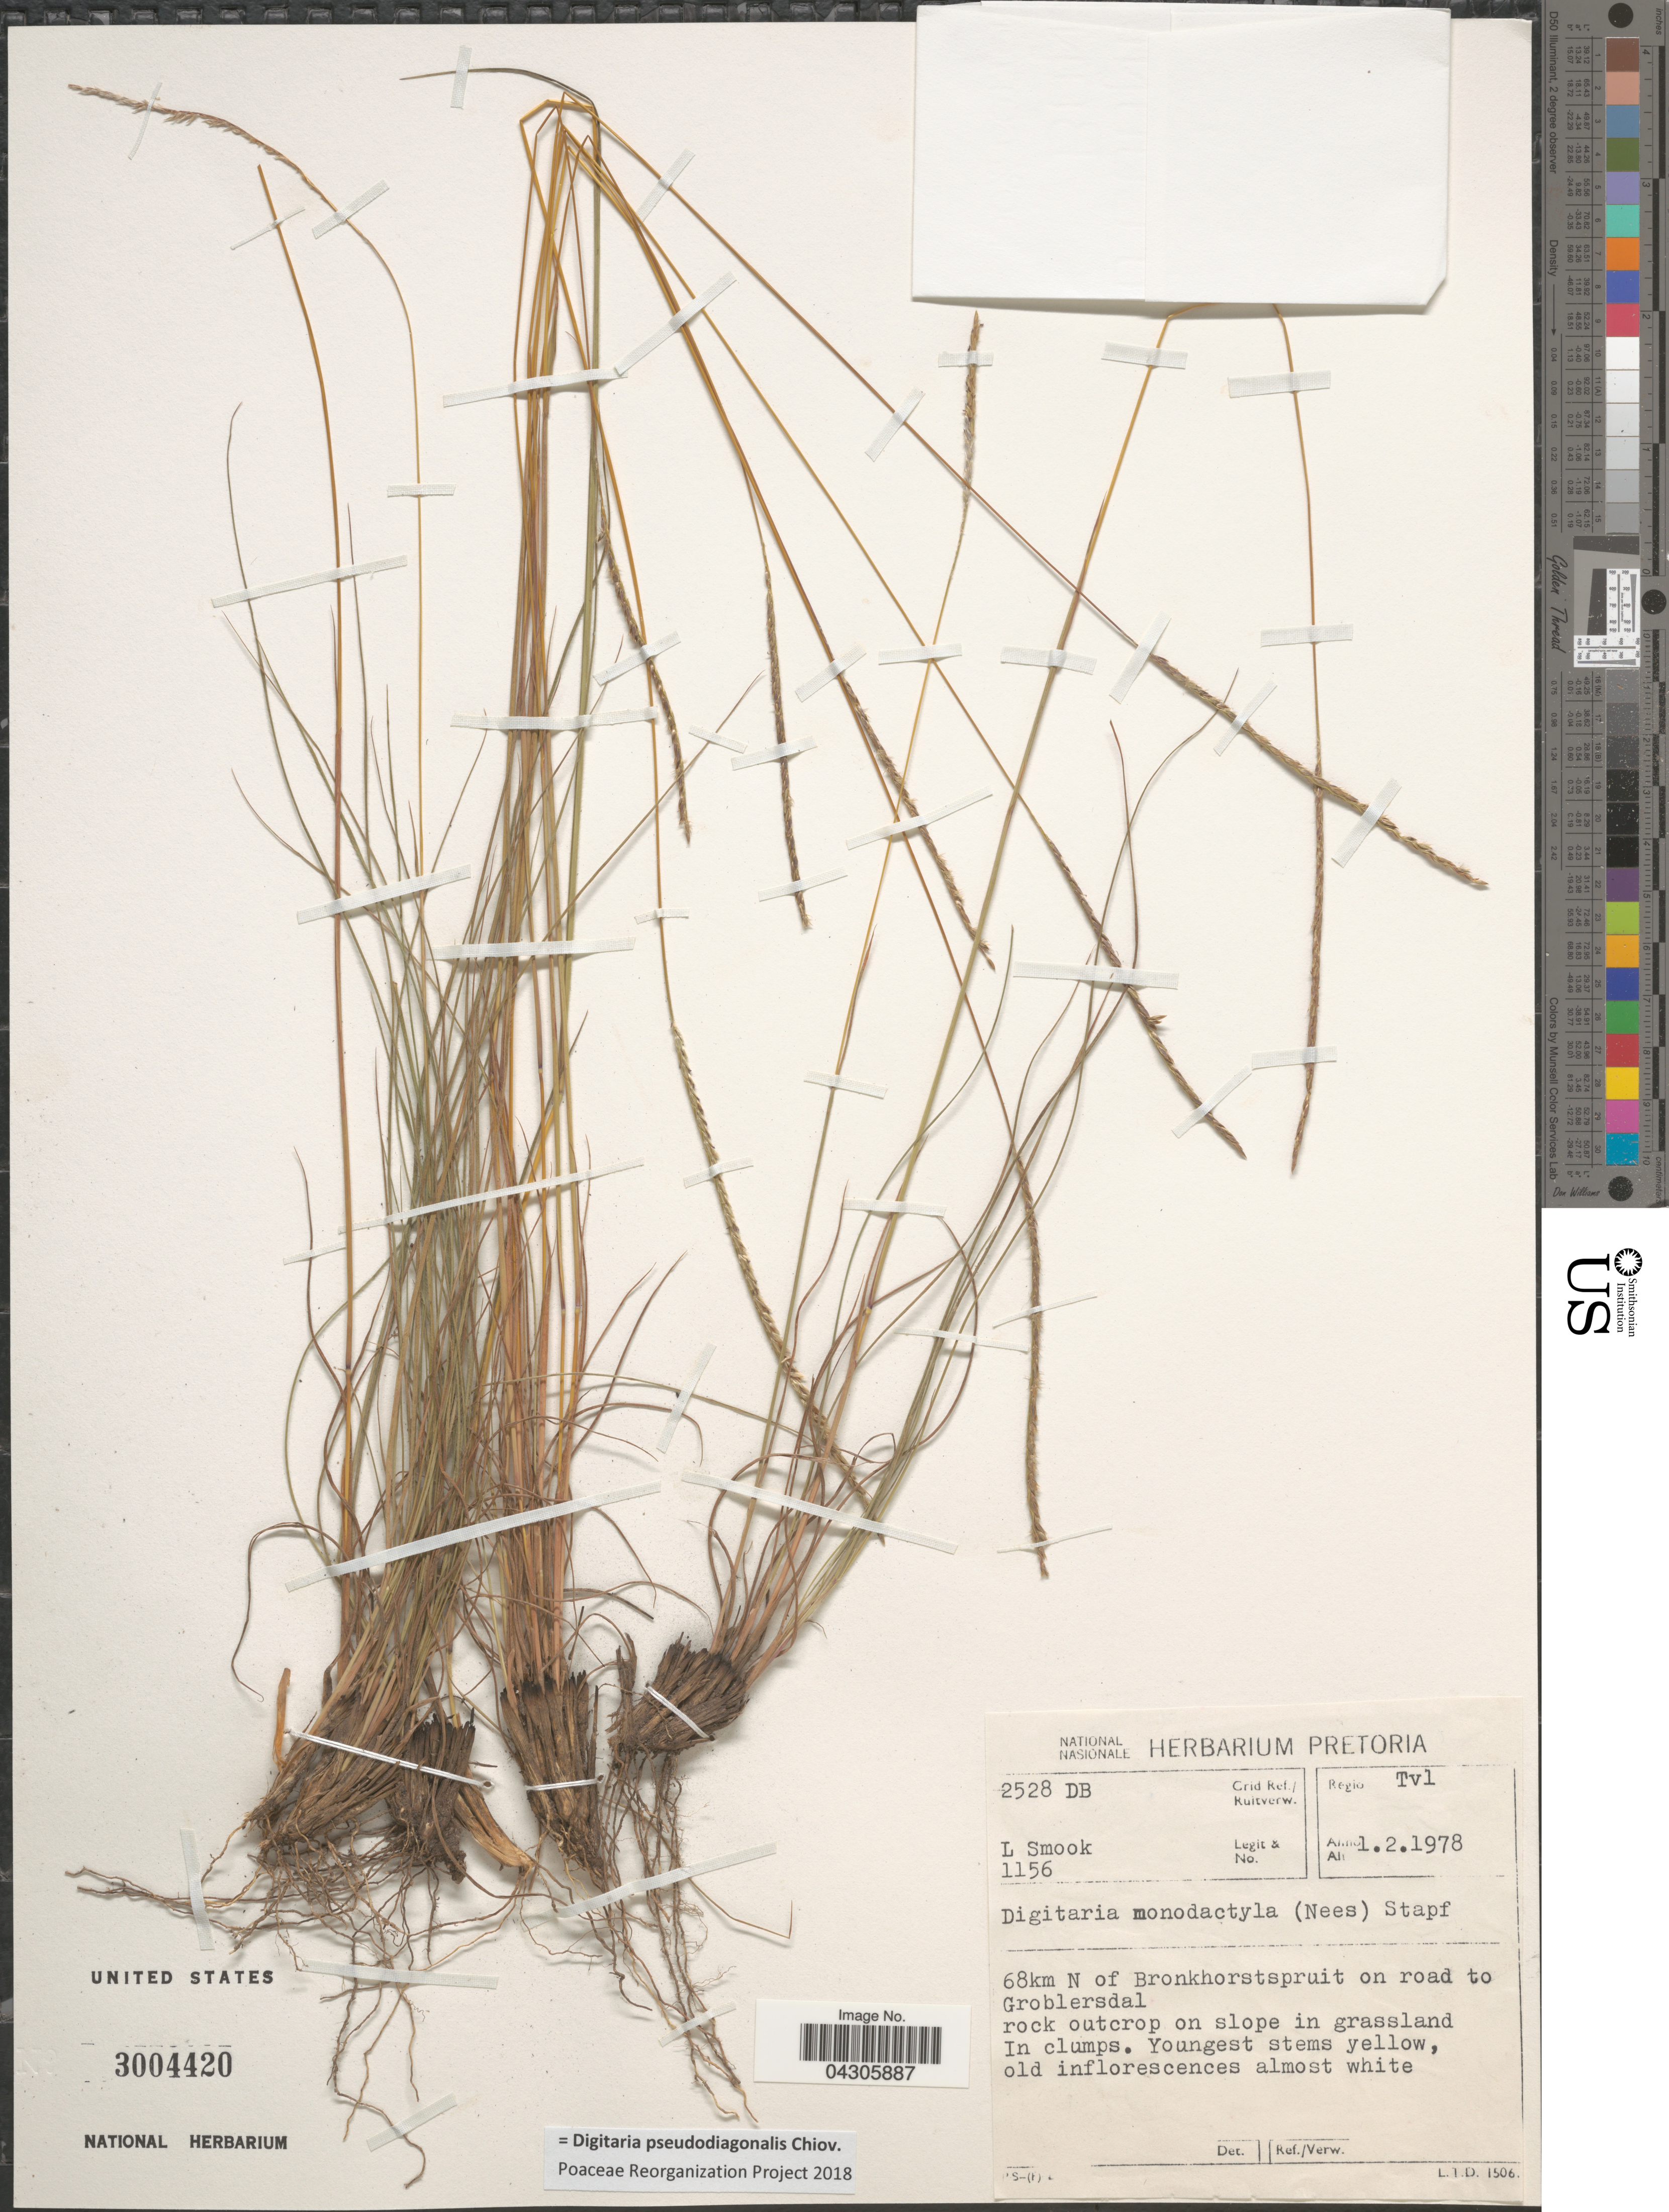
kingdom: Plantae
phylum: Tracheophyta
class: Liliopsida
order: Poales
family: Poaceae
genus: Digitaria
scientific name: Digitaria pseudodiagonalis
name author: Chiov.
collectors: L. Smook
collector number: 1156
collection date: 1978-02-01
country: South Africa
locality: Grid. Ref./ Ruitverw. 2528DB. Regio Tvl. 68km N of Bronkhorstspruit on road to Groblersdal.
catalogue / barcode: US 3004420